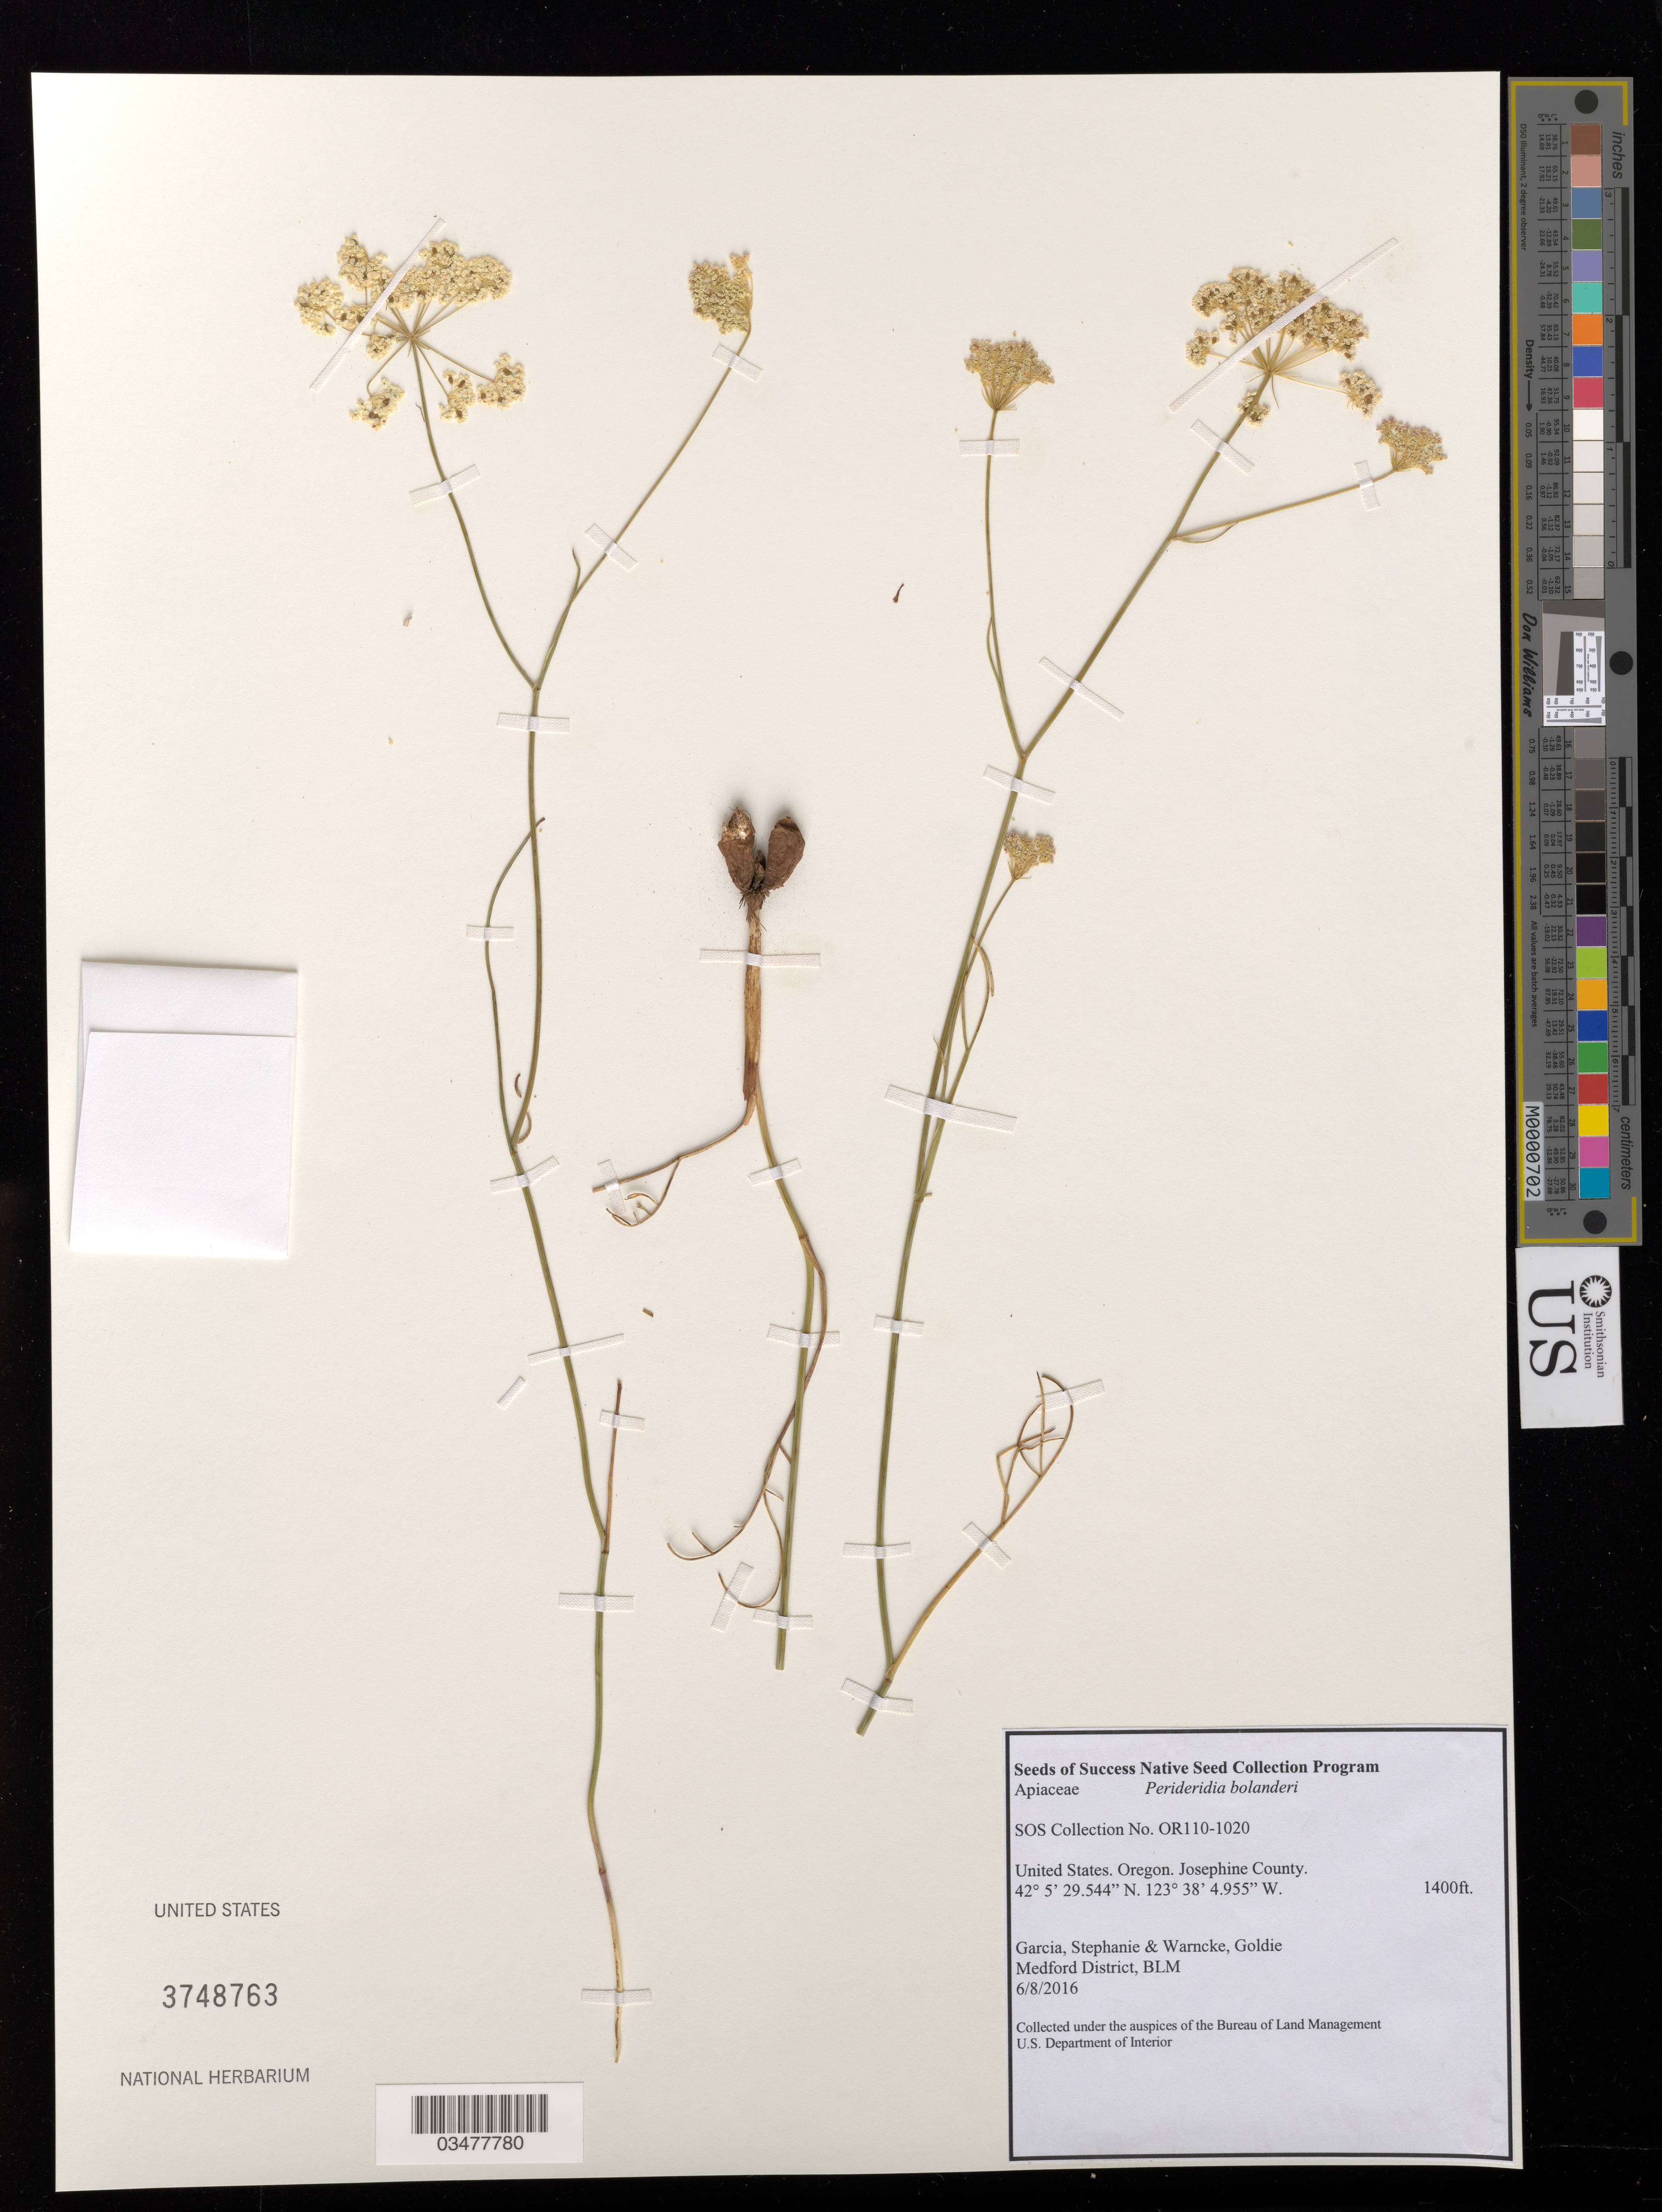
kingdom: Plantae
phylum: Tracheophyta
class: Magnoliopsida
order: Apiales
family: Apiaceae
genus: Perideridia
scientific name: Perideridia bolanderi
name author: A. Nelson & J.F. Macbr.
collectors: S. Garcia & G. Warncke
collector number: OR110-I-1020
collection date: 2016-06-08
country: United States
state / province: Oregon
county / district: Josephine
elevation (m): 427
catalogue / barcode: US 3748763